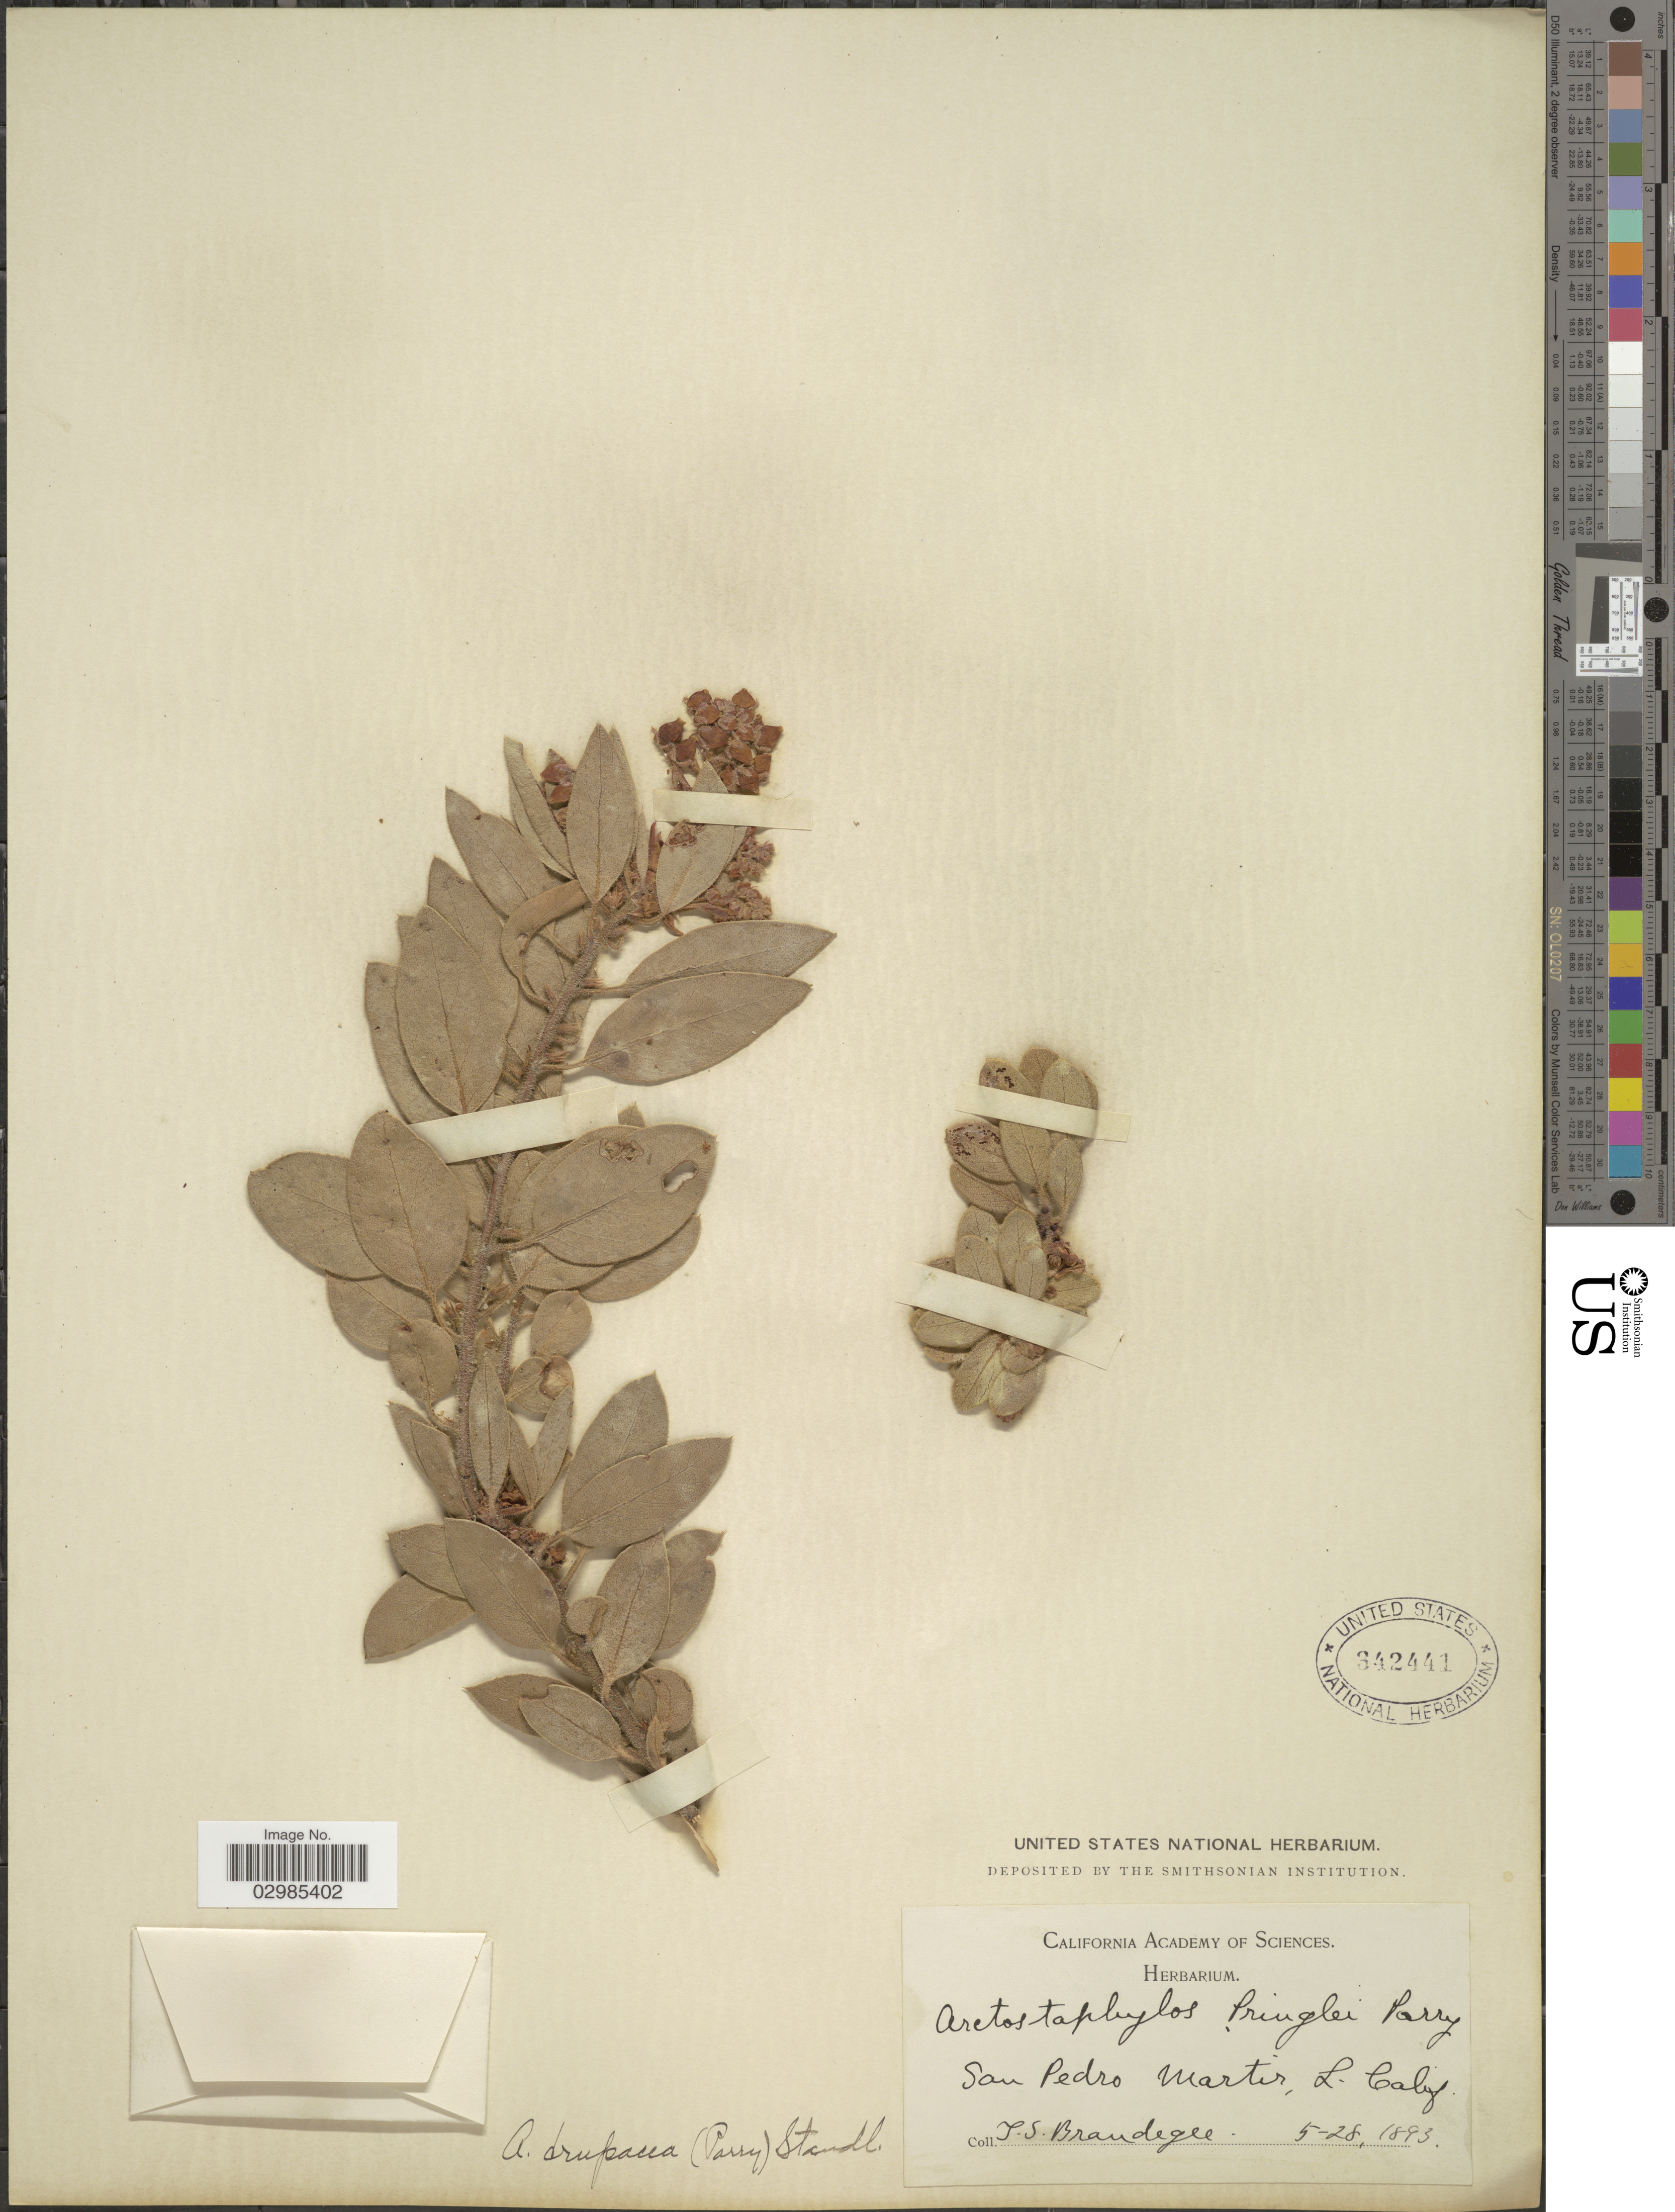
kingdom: Plantae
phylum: Tracheophyta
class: Magnoliopsida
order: Ericales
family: Ericaceae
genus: Arctostaphylos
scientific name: Arctostaphylos drupacea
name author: (Parry) J.F. Macbr.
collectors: T. S. Brandegee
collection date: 1893-05-28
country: Mexico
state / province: Baja California Norte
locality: San Pedro Martir, L. Calif.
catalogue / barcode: US 342441